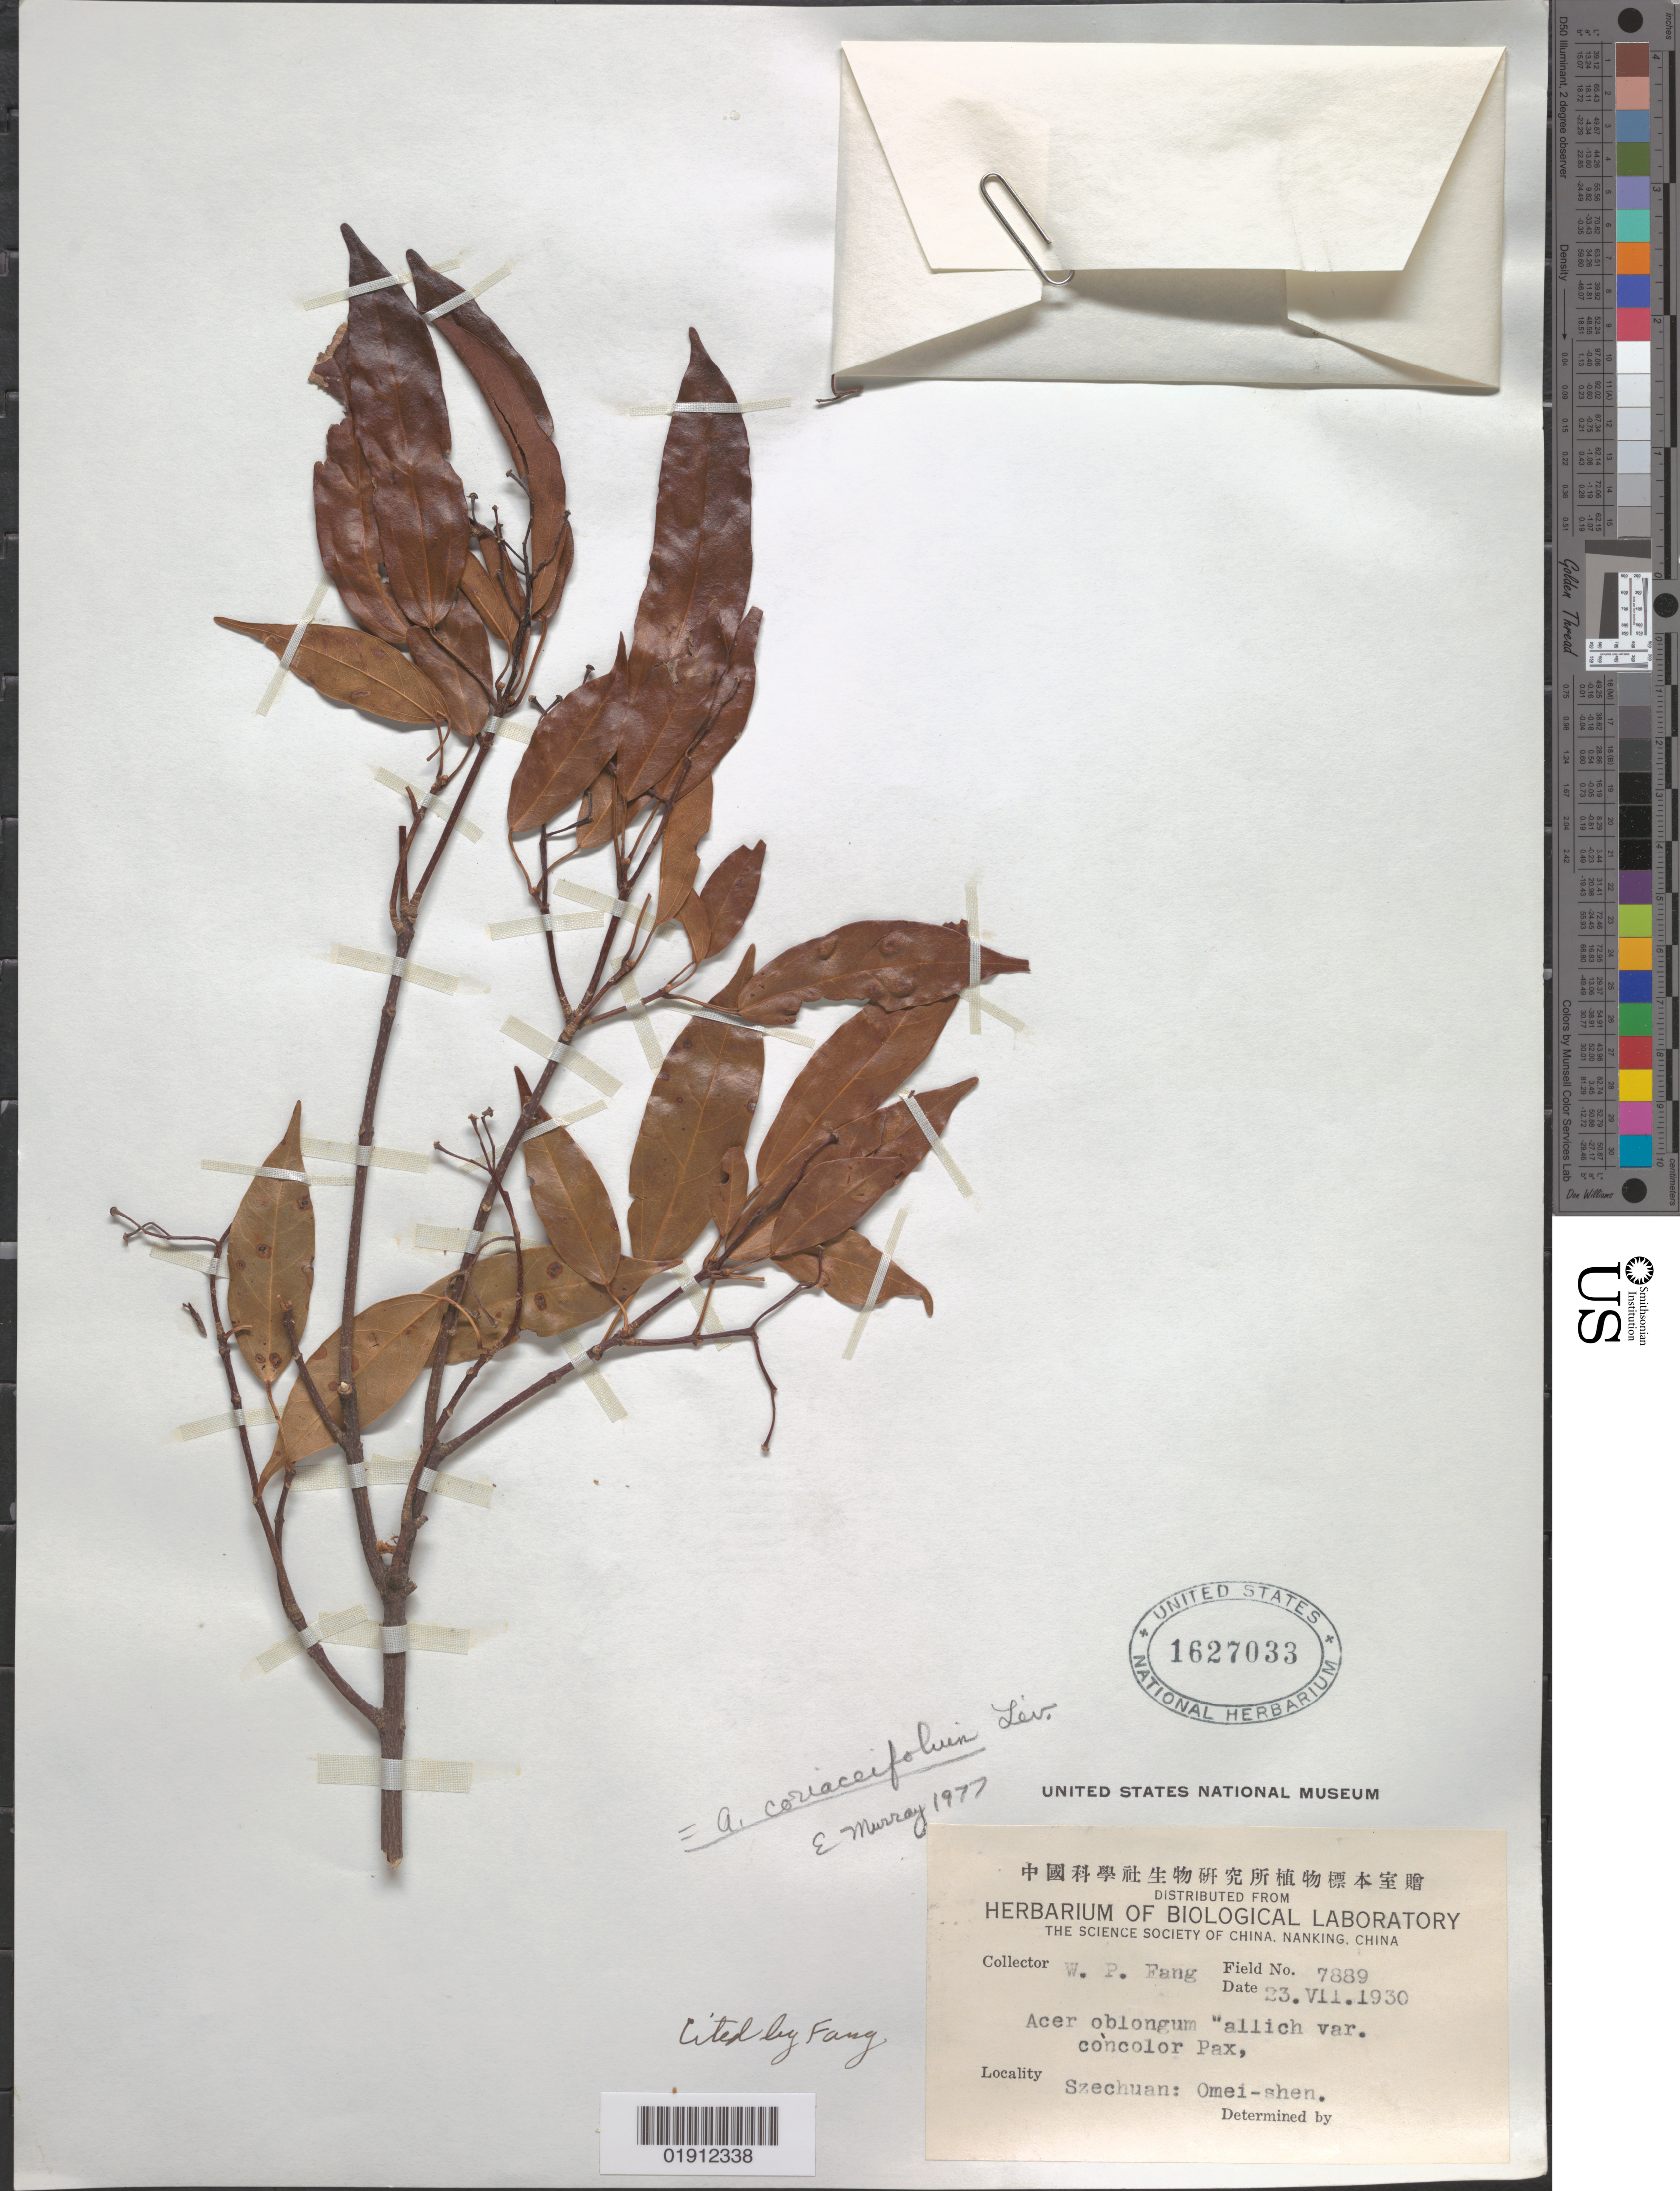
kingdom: Plantae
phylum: Tracheophyta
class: Magnoliopsida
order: Sapindales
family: Sapindaceae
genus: Acer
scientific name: Acer coriaceifolium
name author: H. Lév.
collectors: W. P. Fang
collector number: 7889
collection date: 1930-07-23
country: China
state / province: Sichuan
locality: Szechuan [Sichuan], Omei-shen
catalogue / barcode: US 1627033